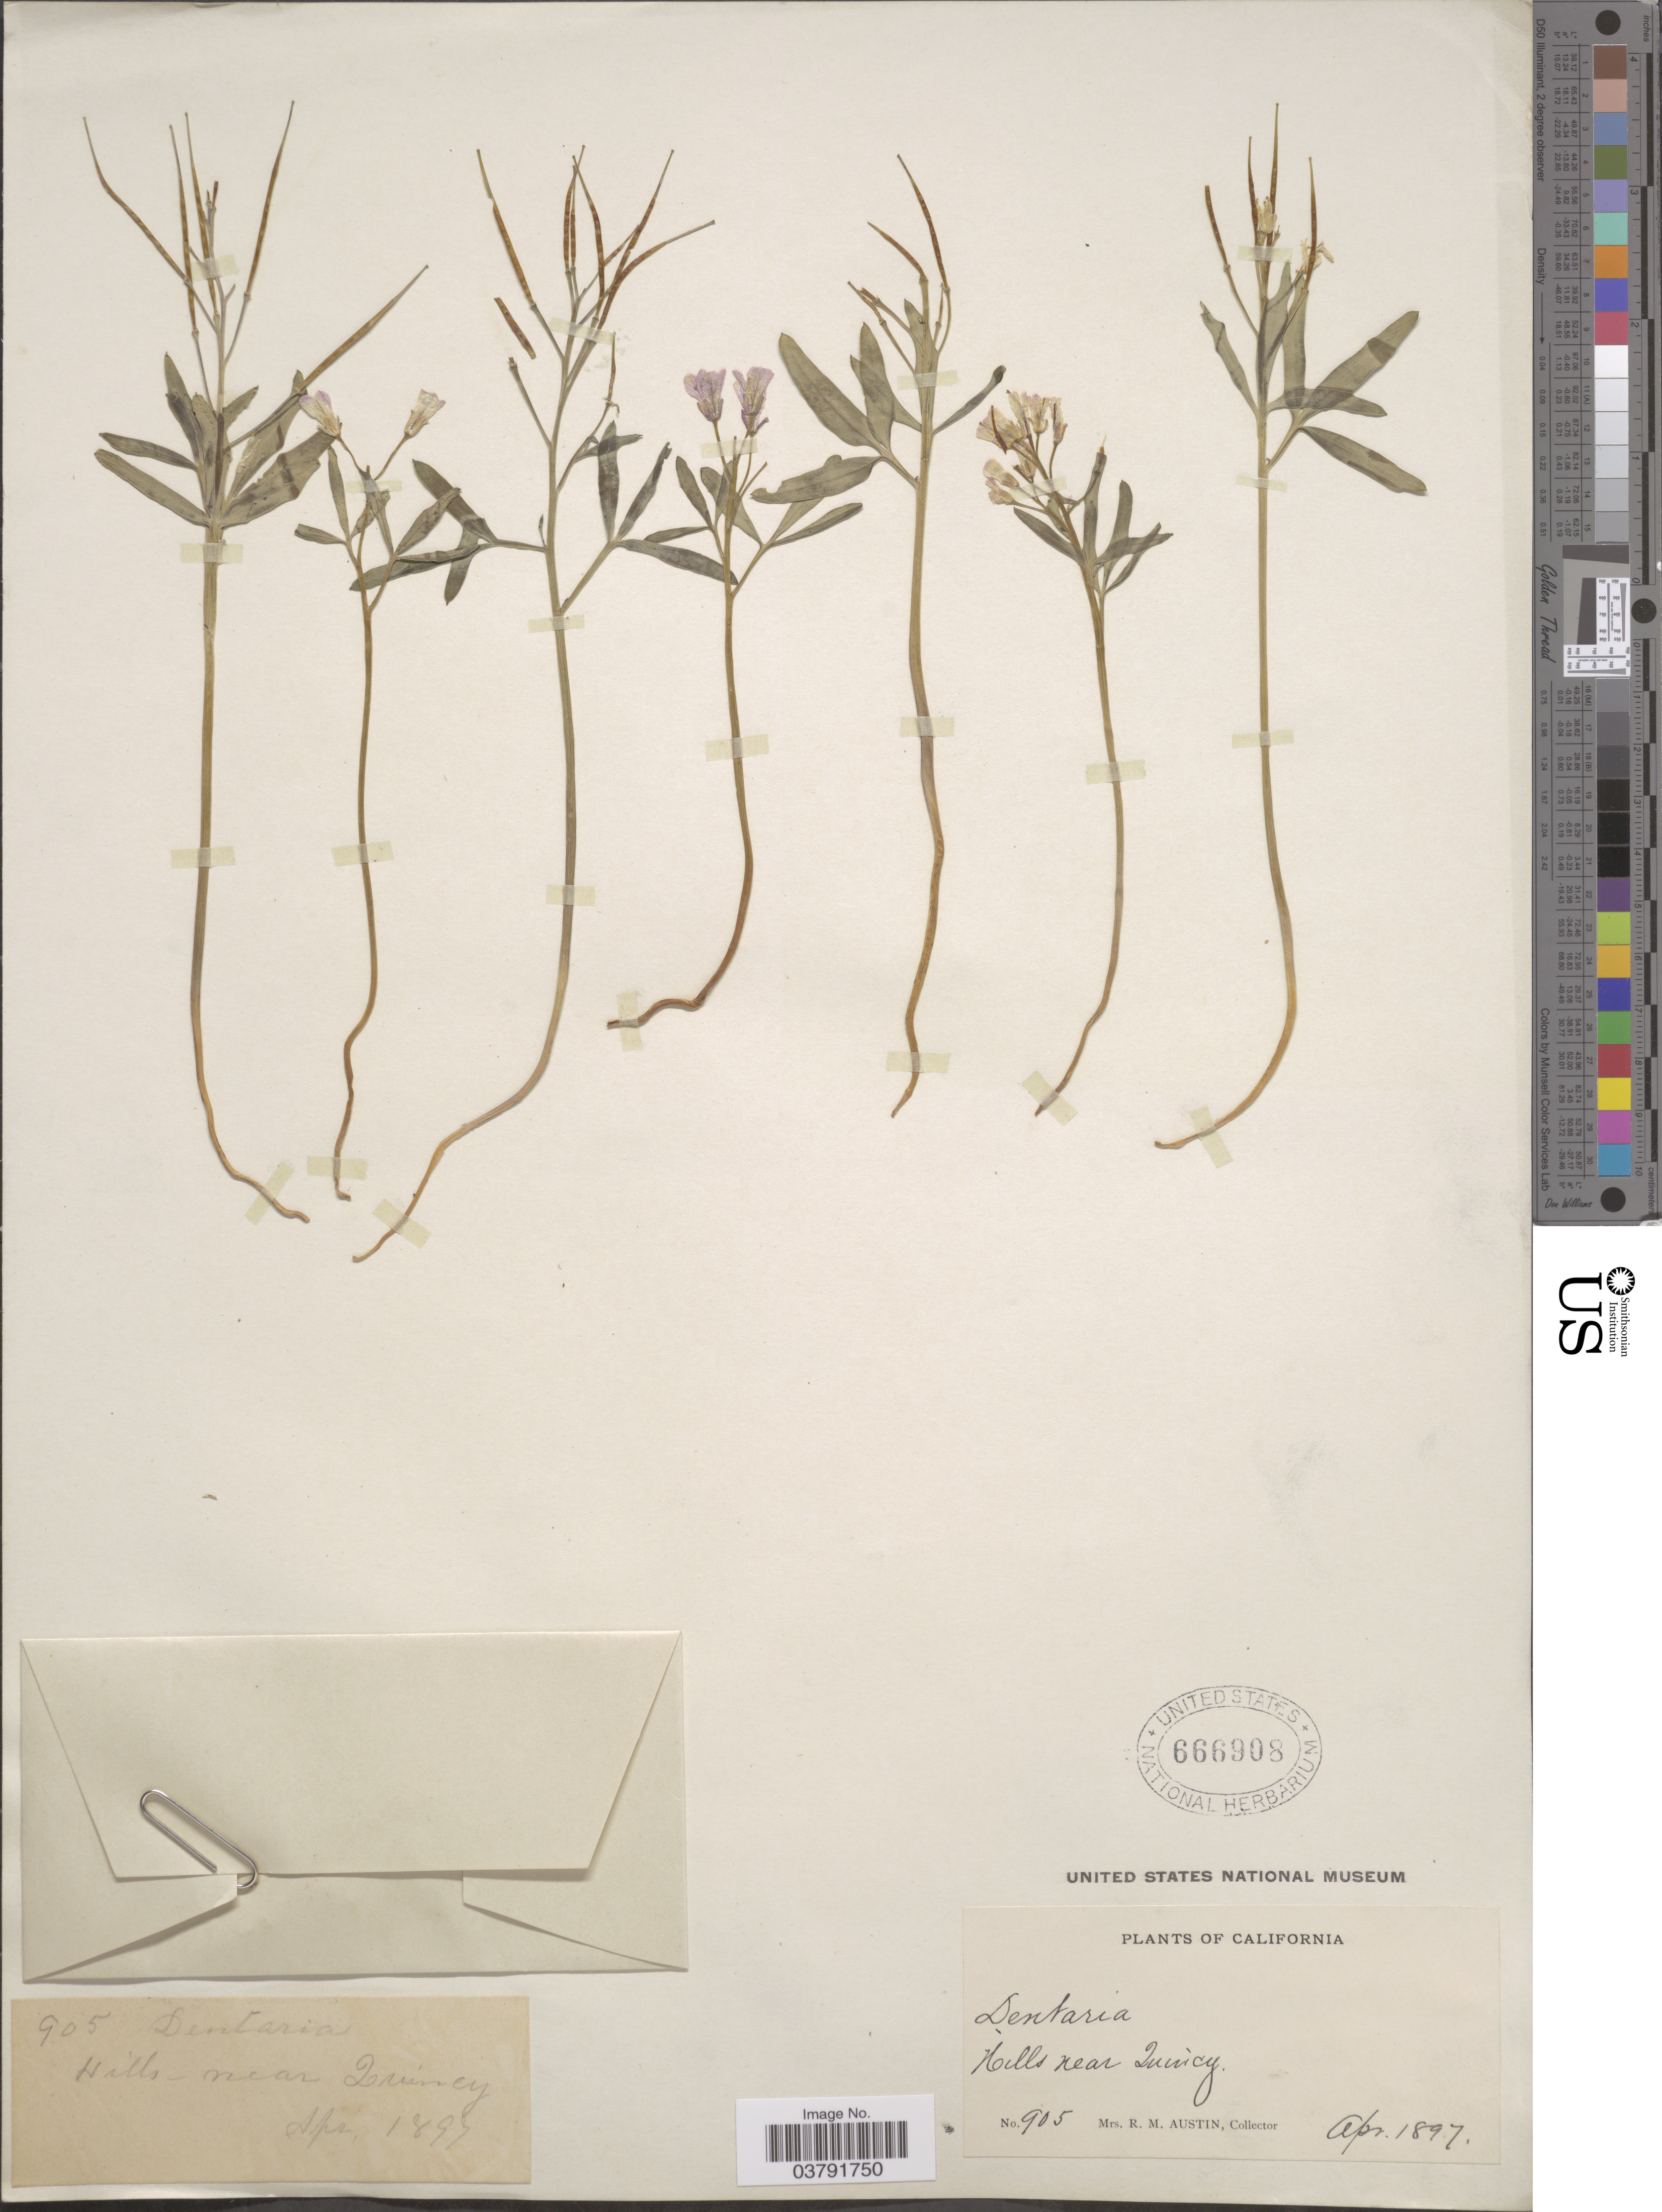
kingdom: Plantae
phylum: Tracheophyta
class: Magnoliopsida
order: Brassicales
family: Brassicaceae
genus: Dentaria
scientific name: Dentaria sp.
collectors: R. Austin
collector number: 905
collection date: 1897-04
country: United States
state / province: California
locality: Hills near Quincy.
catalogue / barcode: US 666908